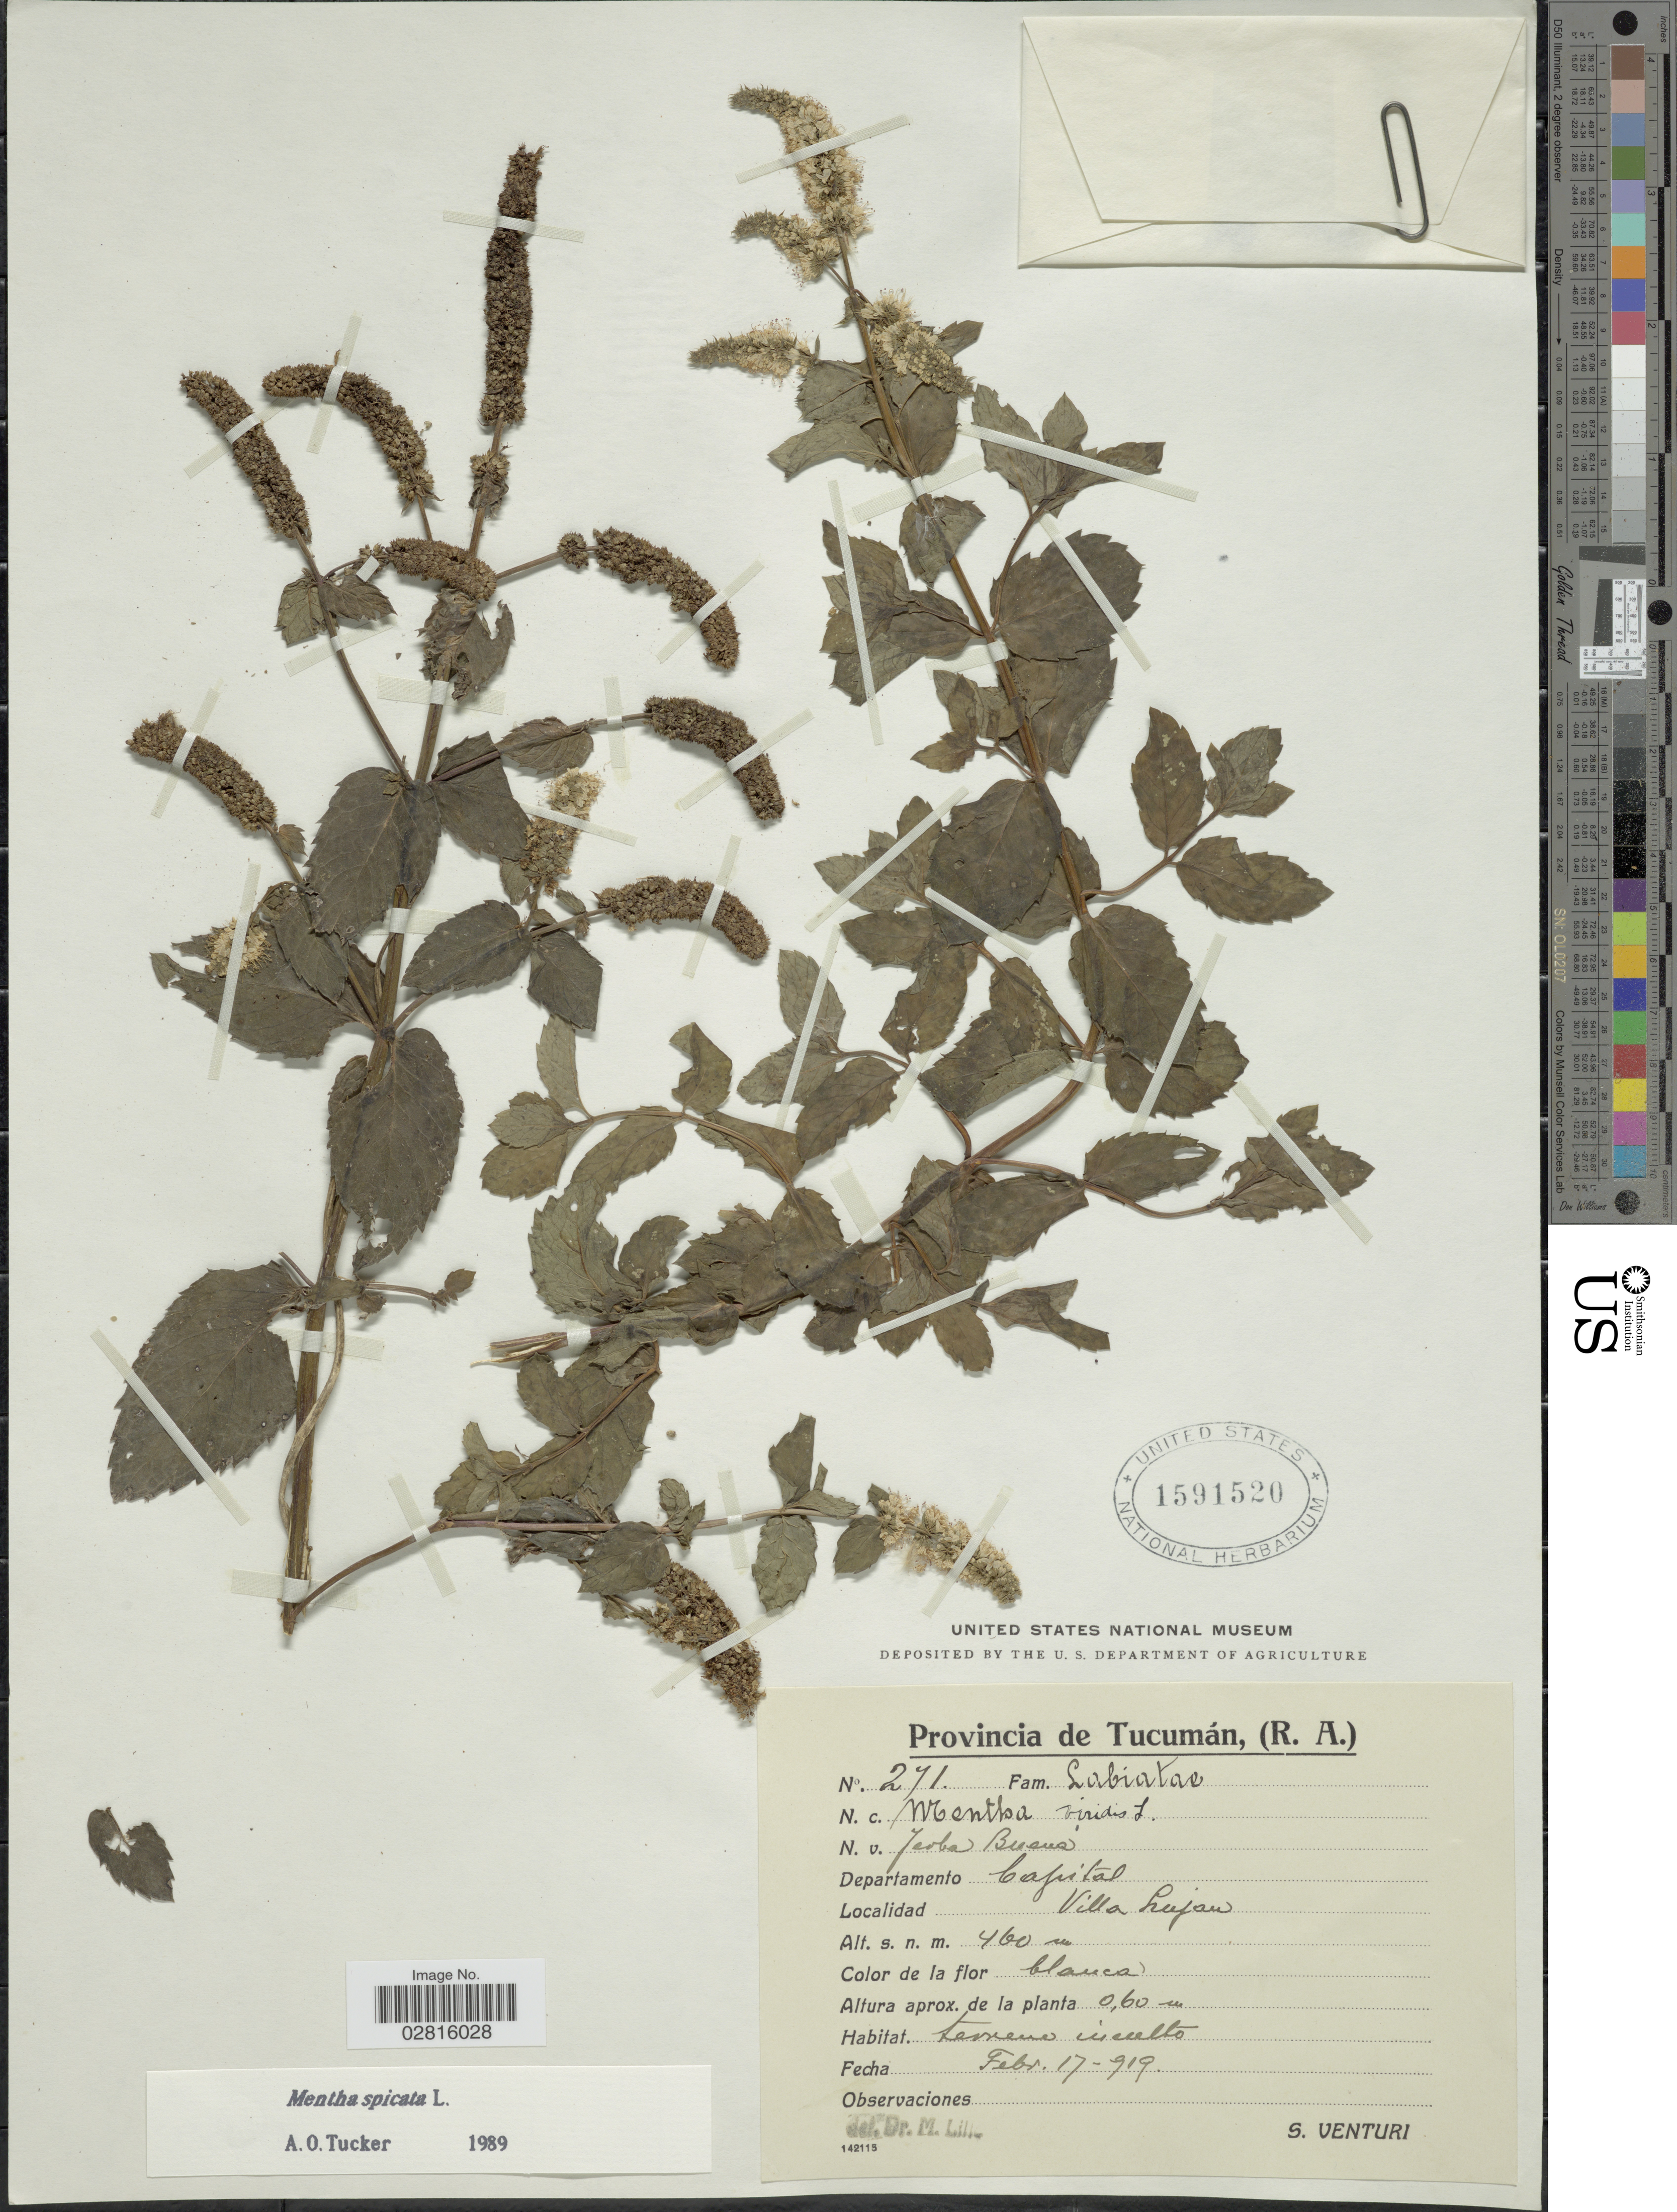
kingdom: Plantae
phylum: Tracheophyta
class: Magnoliopsida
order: Lamiales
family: Lamiaceae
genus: Mentha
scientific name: Mentha spicata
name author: L.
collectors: S. Venturi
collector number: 271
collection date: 1919-02-17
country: Argentina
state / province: Tucuman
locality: Provincia de Tucumán, (R.A.). Departamento Capital. Villa Lujan.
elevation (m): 460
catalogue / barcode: US 1591520